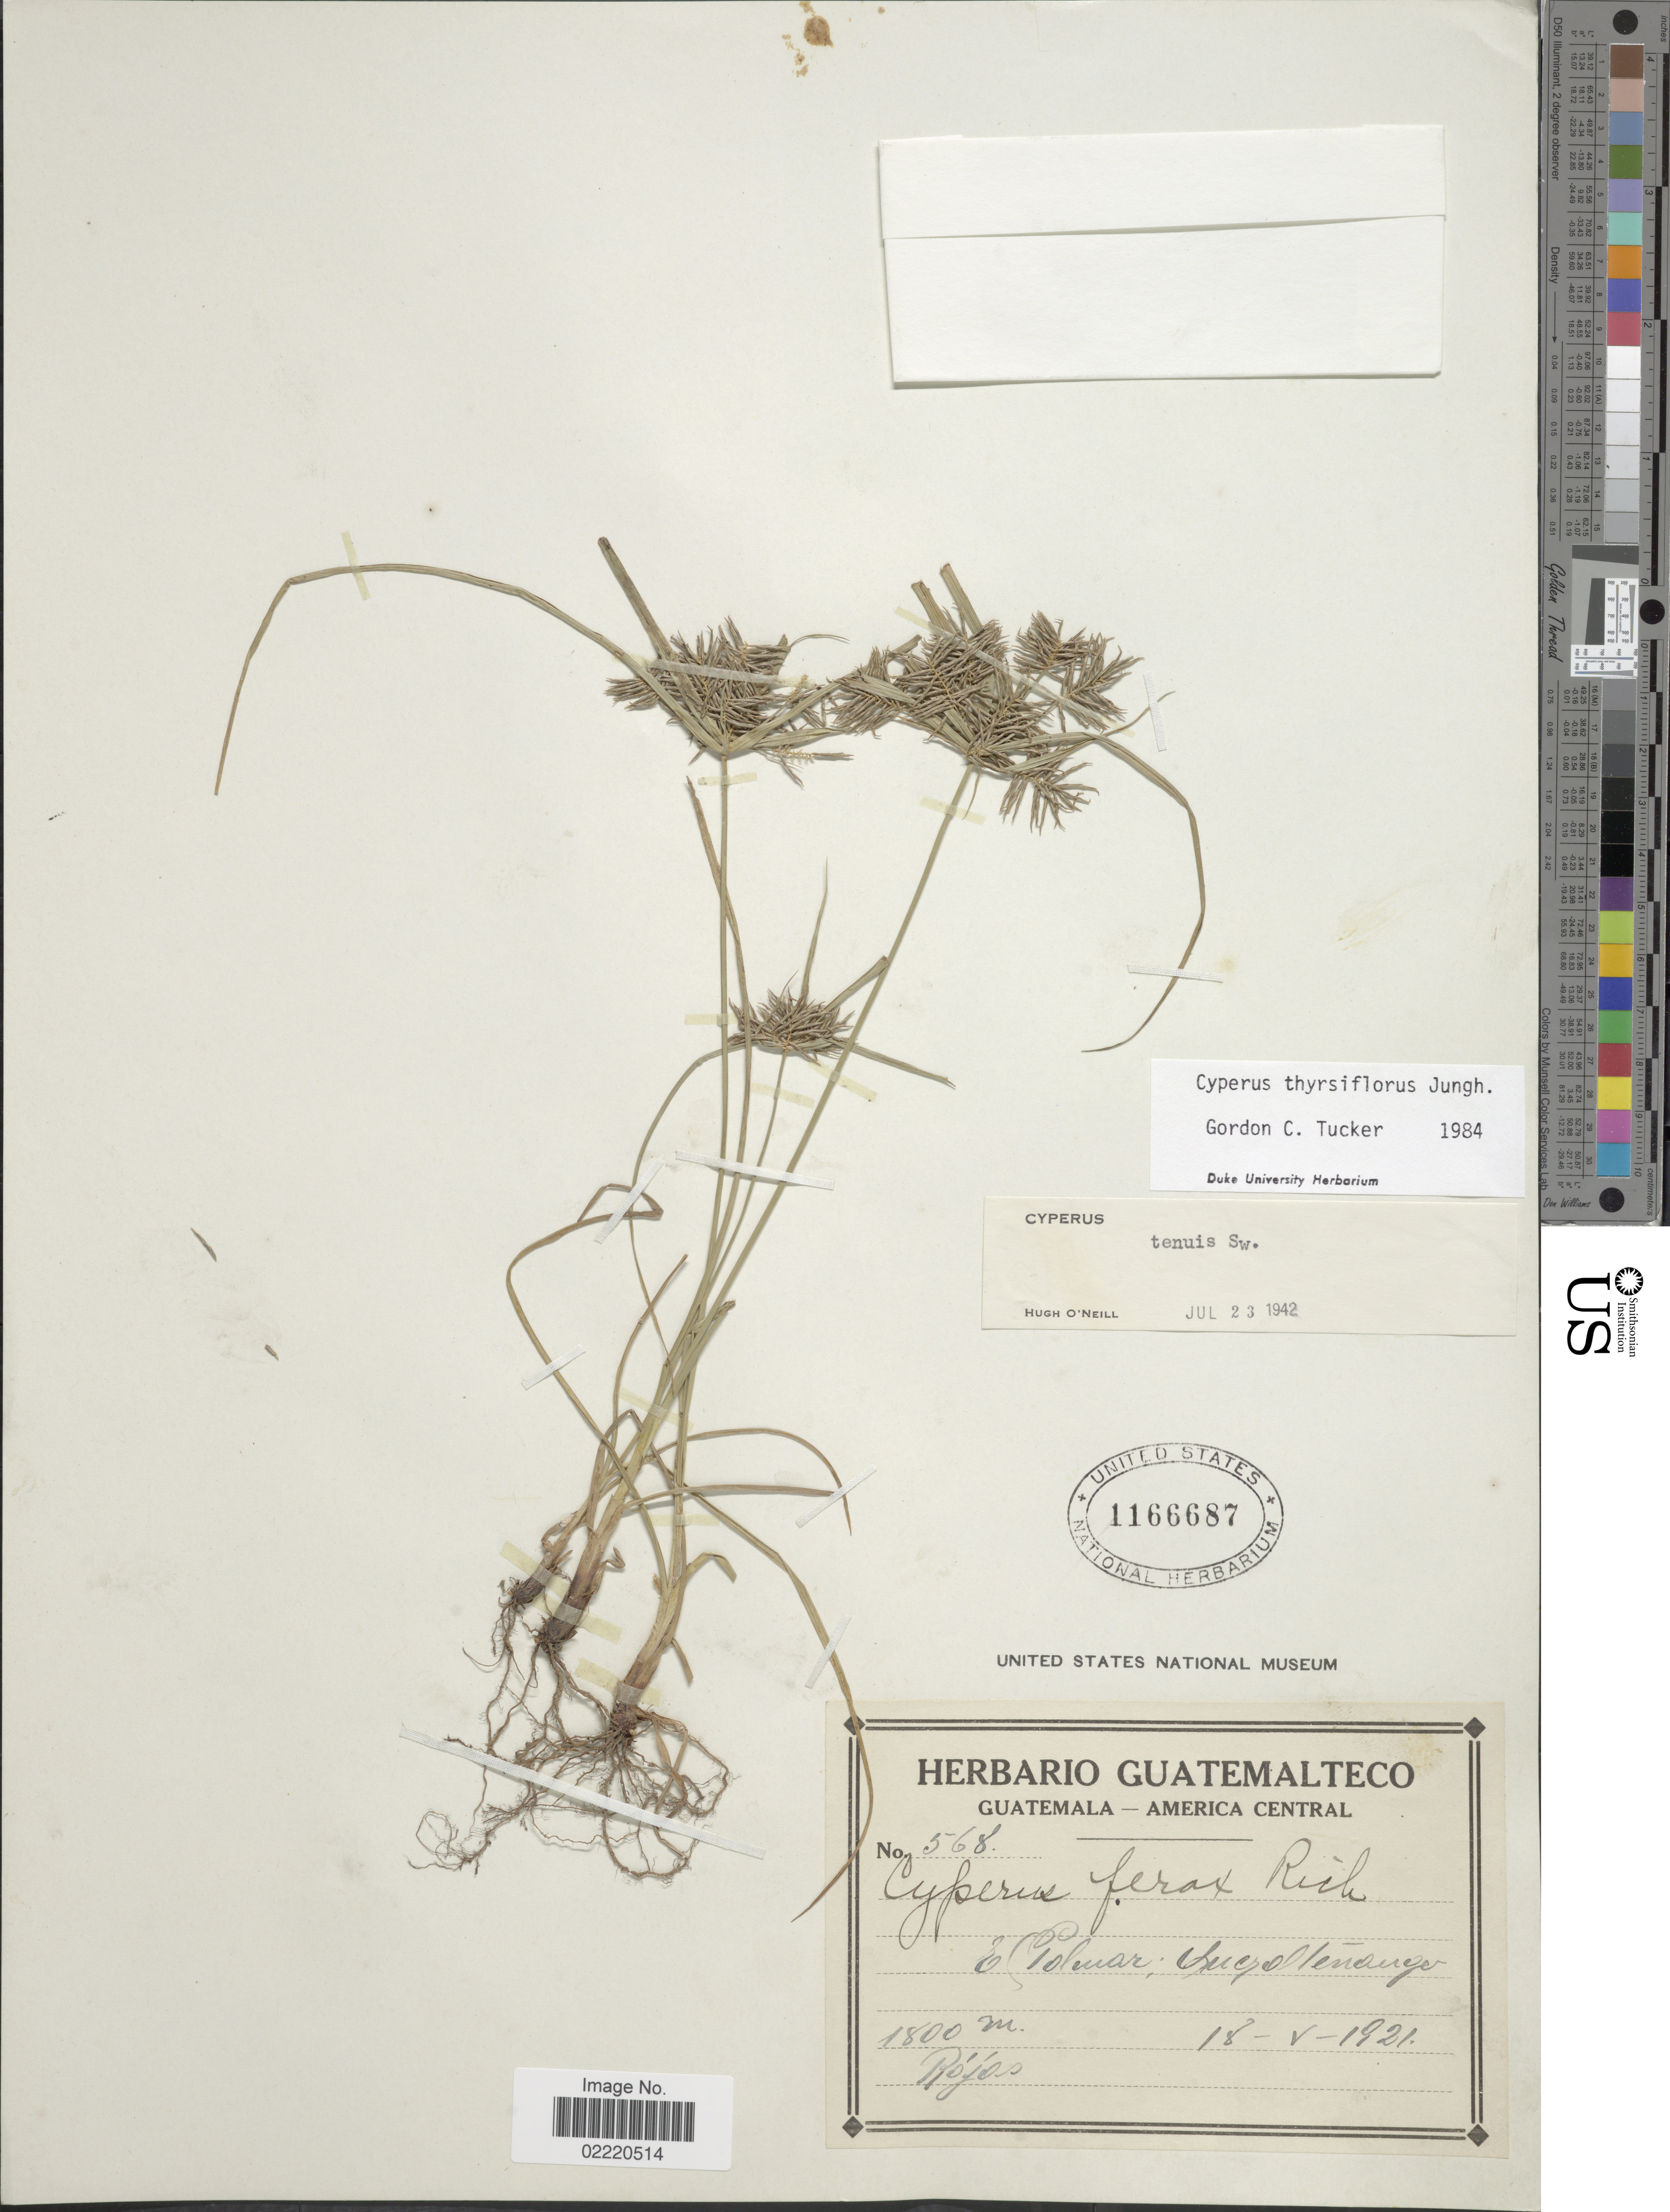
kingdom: Plantae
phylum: Tracheophyta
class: Liliopsida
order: Poales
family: Cyperaceae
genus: Cyperus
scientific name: Cyperus thyrsiflorus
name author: Jungh.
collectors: Rojas, --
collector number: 568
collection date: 1921-05-18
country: Guatemala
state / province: Quetzaltenango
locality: E Polmar; Quezaltenango.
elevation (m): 1800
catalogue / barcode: US 1166687